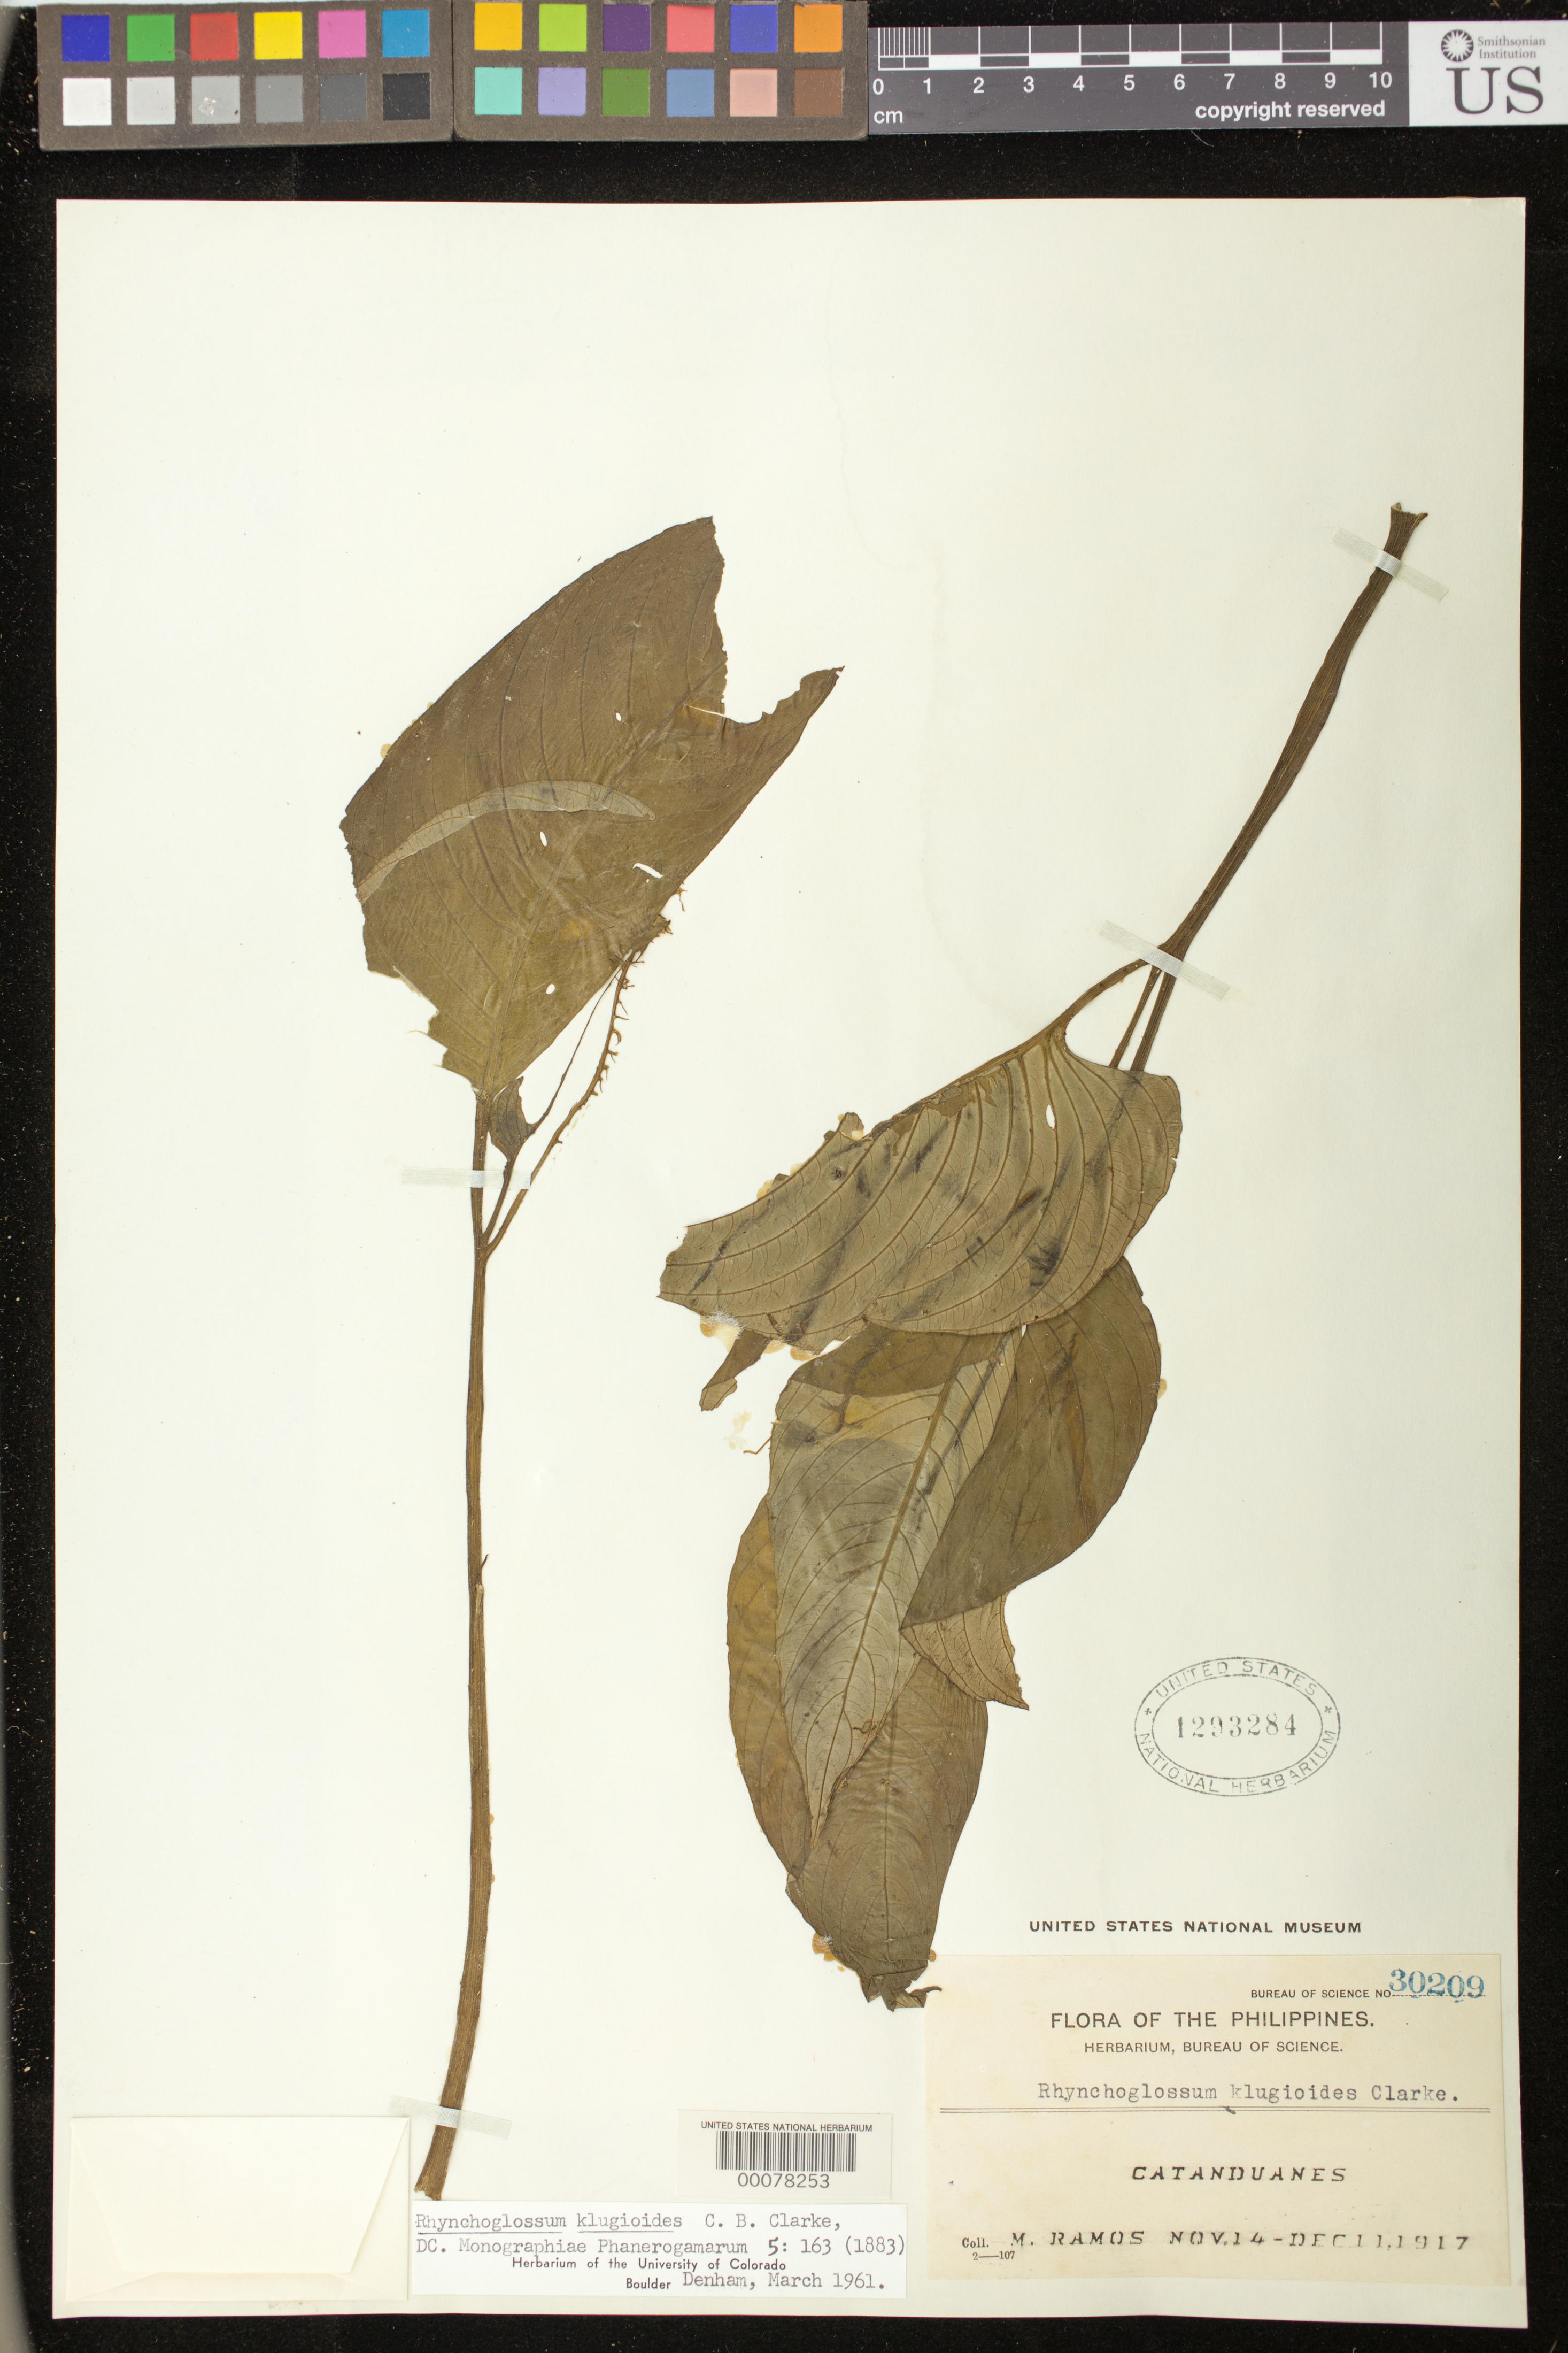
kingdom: Plantae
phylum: Tracheophyta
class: Magnoliopsida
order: Lamiales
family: Gesneriaceae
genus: Rhynchoglossum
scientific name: Rhynchoglossum klugioides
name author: C.B. Clarke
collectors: M. Ramos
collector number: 30209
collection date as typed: Nov-Dec 1917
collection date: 1917-11/1917-12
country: Philippines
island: Catanduanes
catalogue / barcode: US 1293284